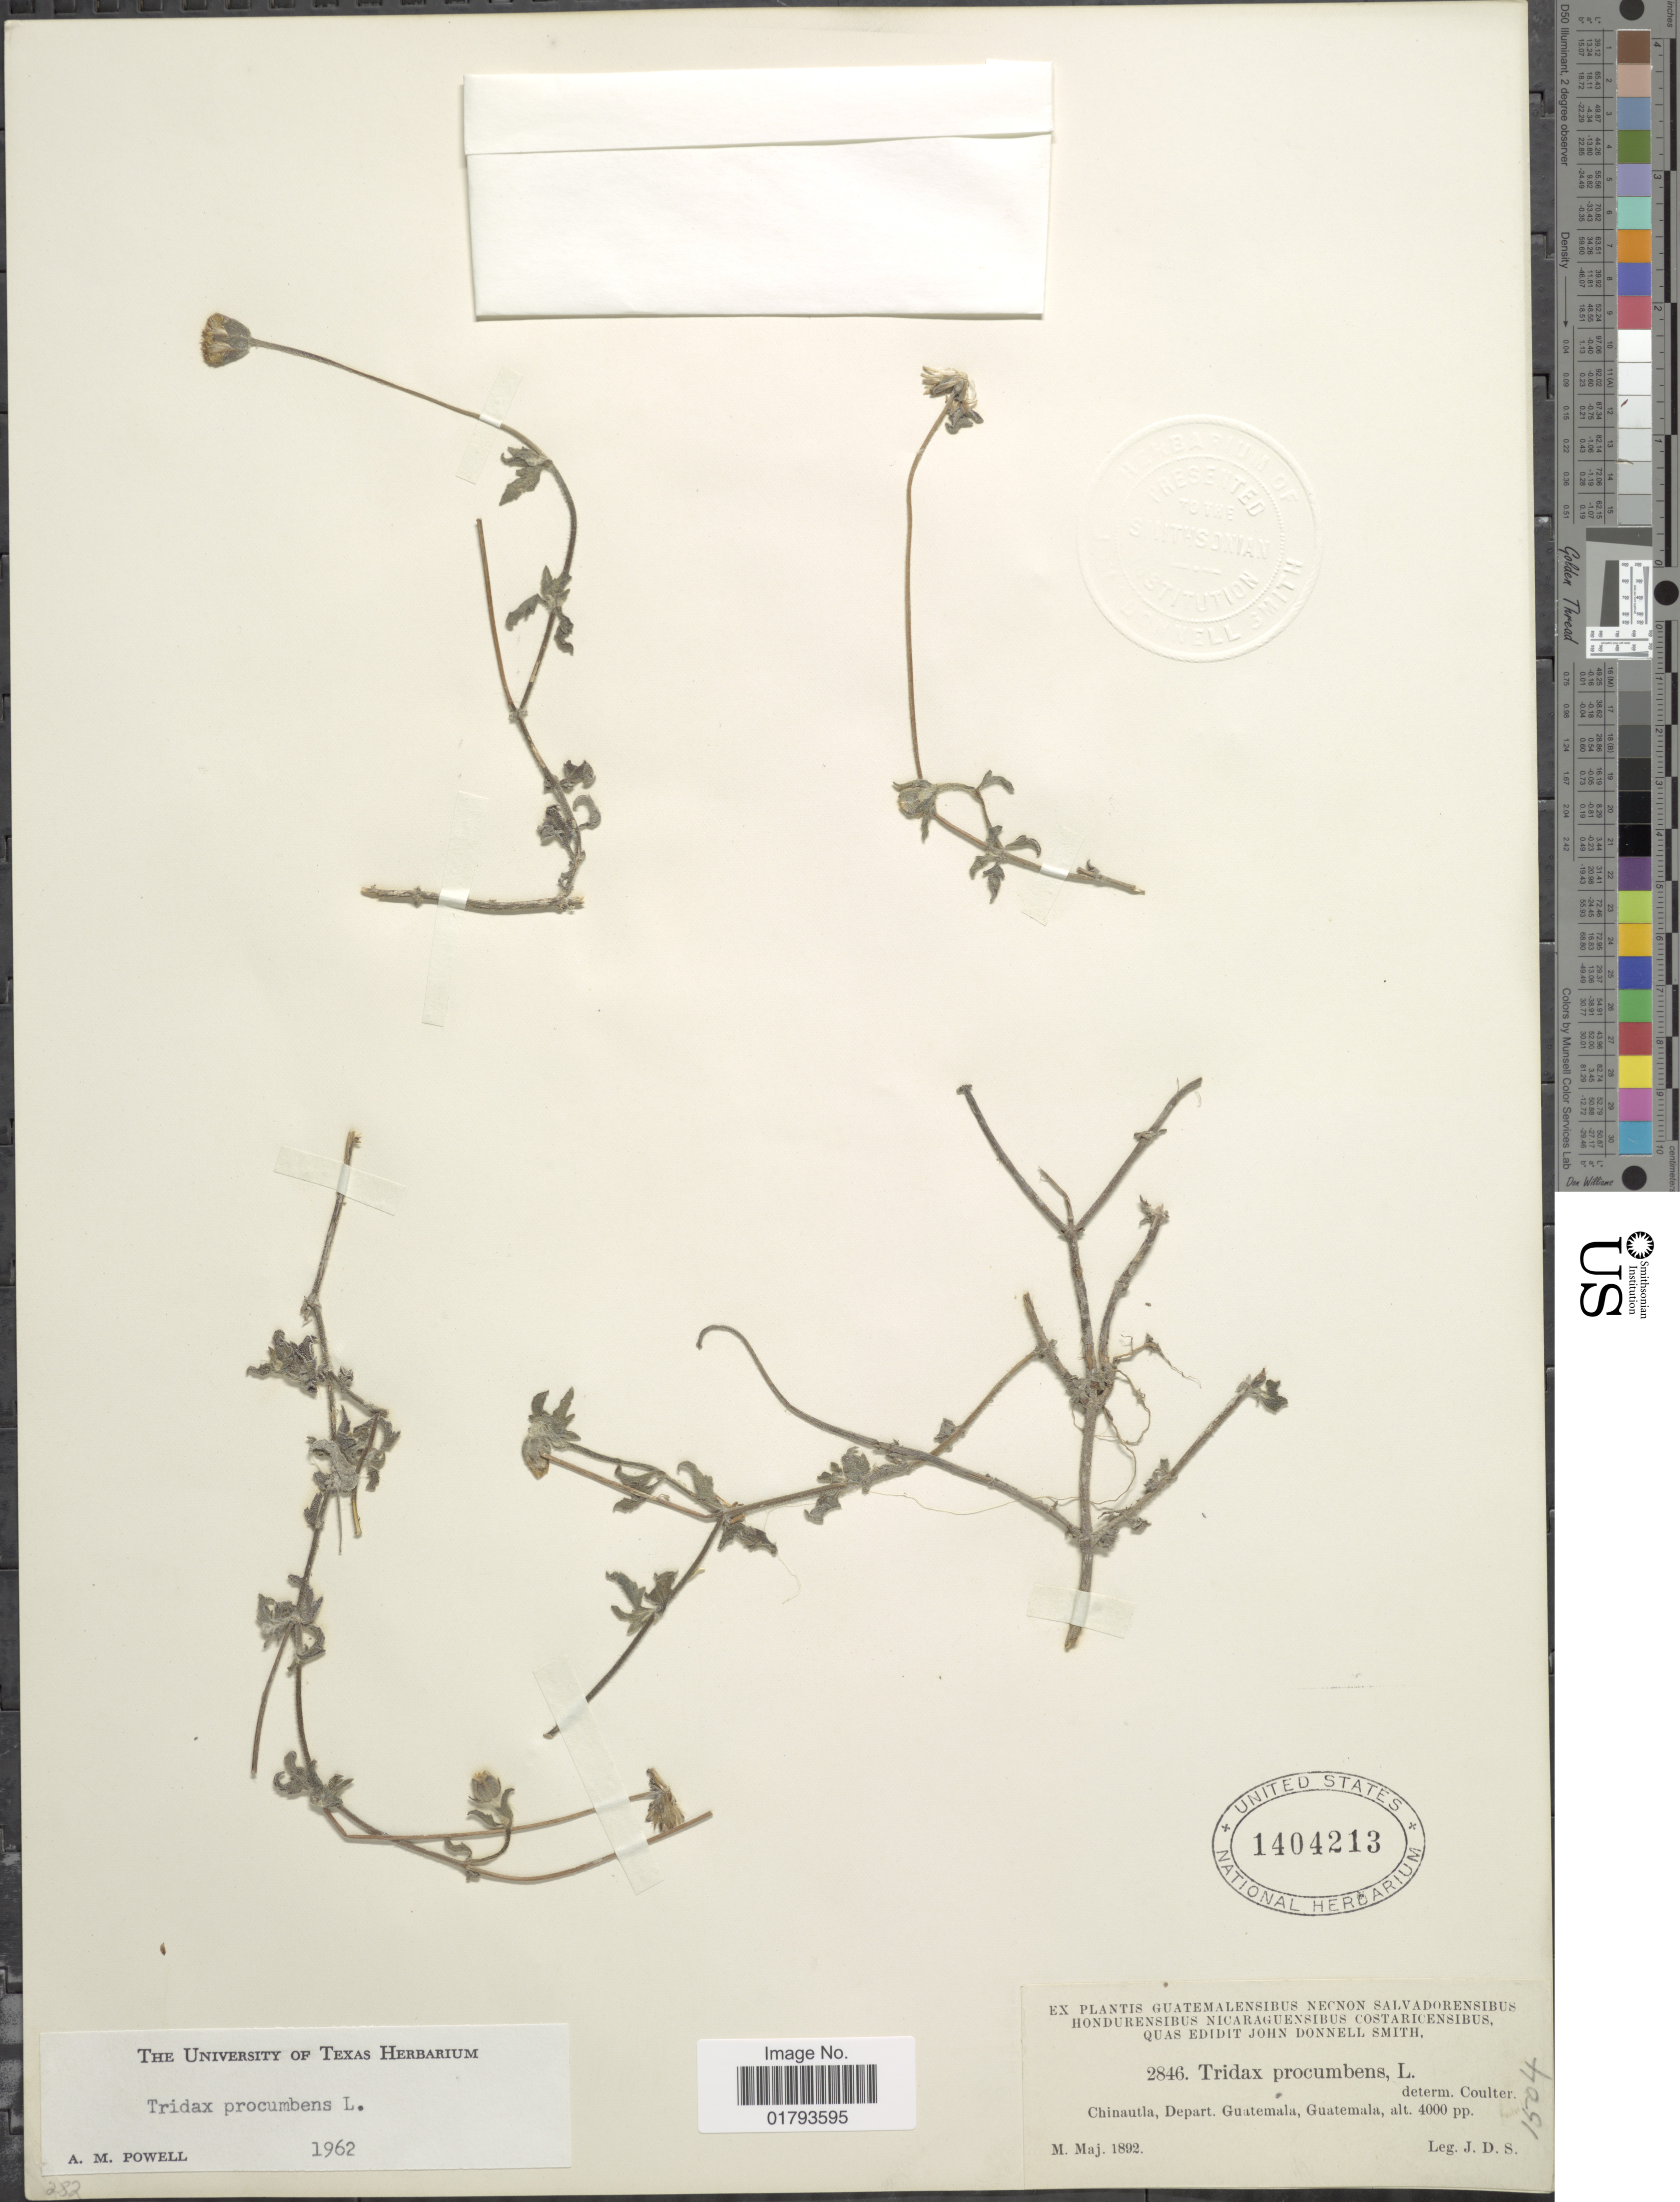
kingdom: Plantae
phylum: Tracheophyta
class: Magnoliopsida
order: Asterales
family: Asteraceae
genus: Tridax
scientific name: Tridax procumbens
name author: L.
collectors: J. Donnell Smith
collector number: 2846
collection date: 1892-05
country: Guatemala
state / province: Guatemala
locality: Chinautla. Depart. Guatemala, Guatemala.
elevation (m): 1219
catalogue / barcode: US 1404213